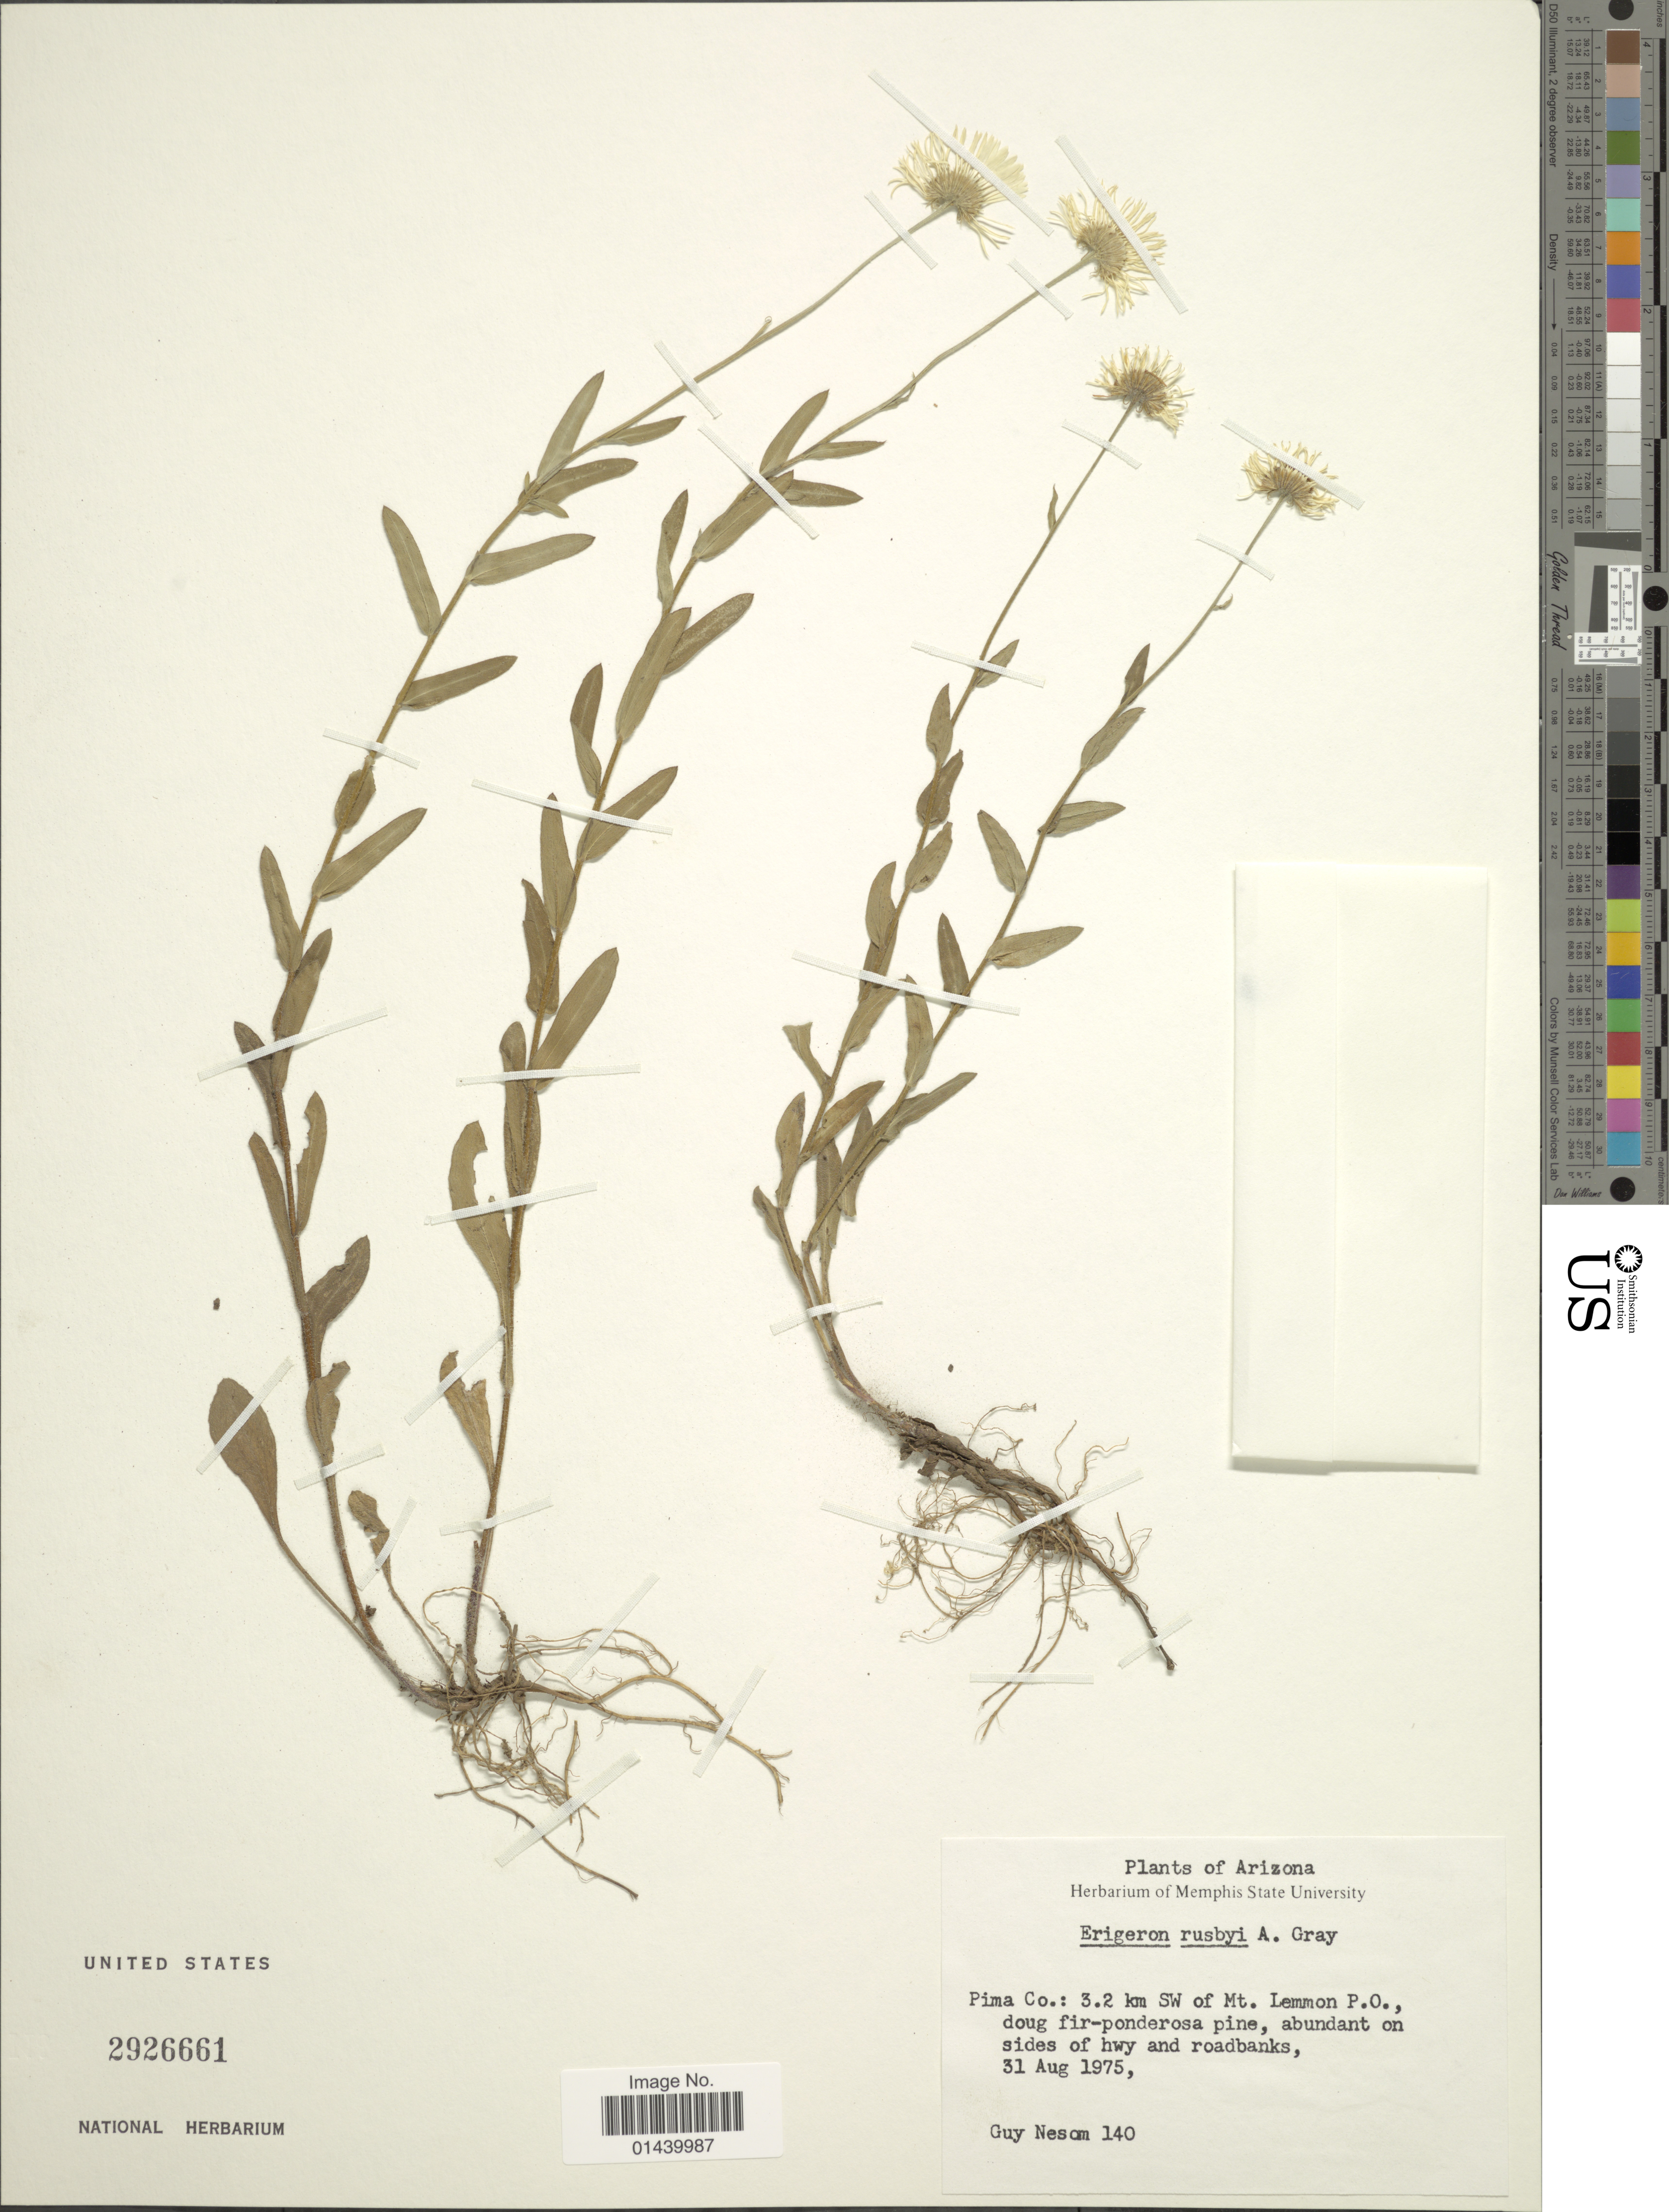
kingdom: Plantae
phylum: Tracheophyta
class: Magnoliopsida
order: Asterales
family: Asteraceae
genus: Erigeron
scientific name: Erigeron rusbyi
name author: A. Gray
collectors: G. Nesom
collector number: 140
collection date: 1975-08-31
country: United States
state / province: Arizona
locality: Pima Co.: 3.2 km SW of Mt. Lemmon P.O. Abundant on sides of hwy and roadbanks.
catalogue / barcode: US 2926661